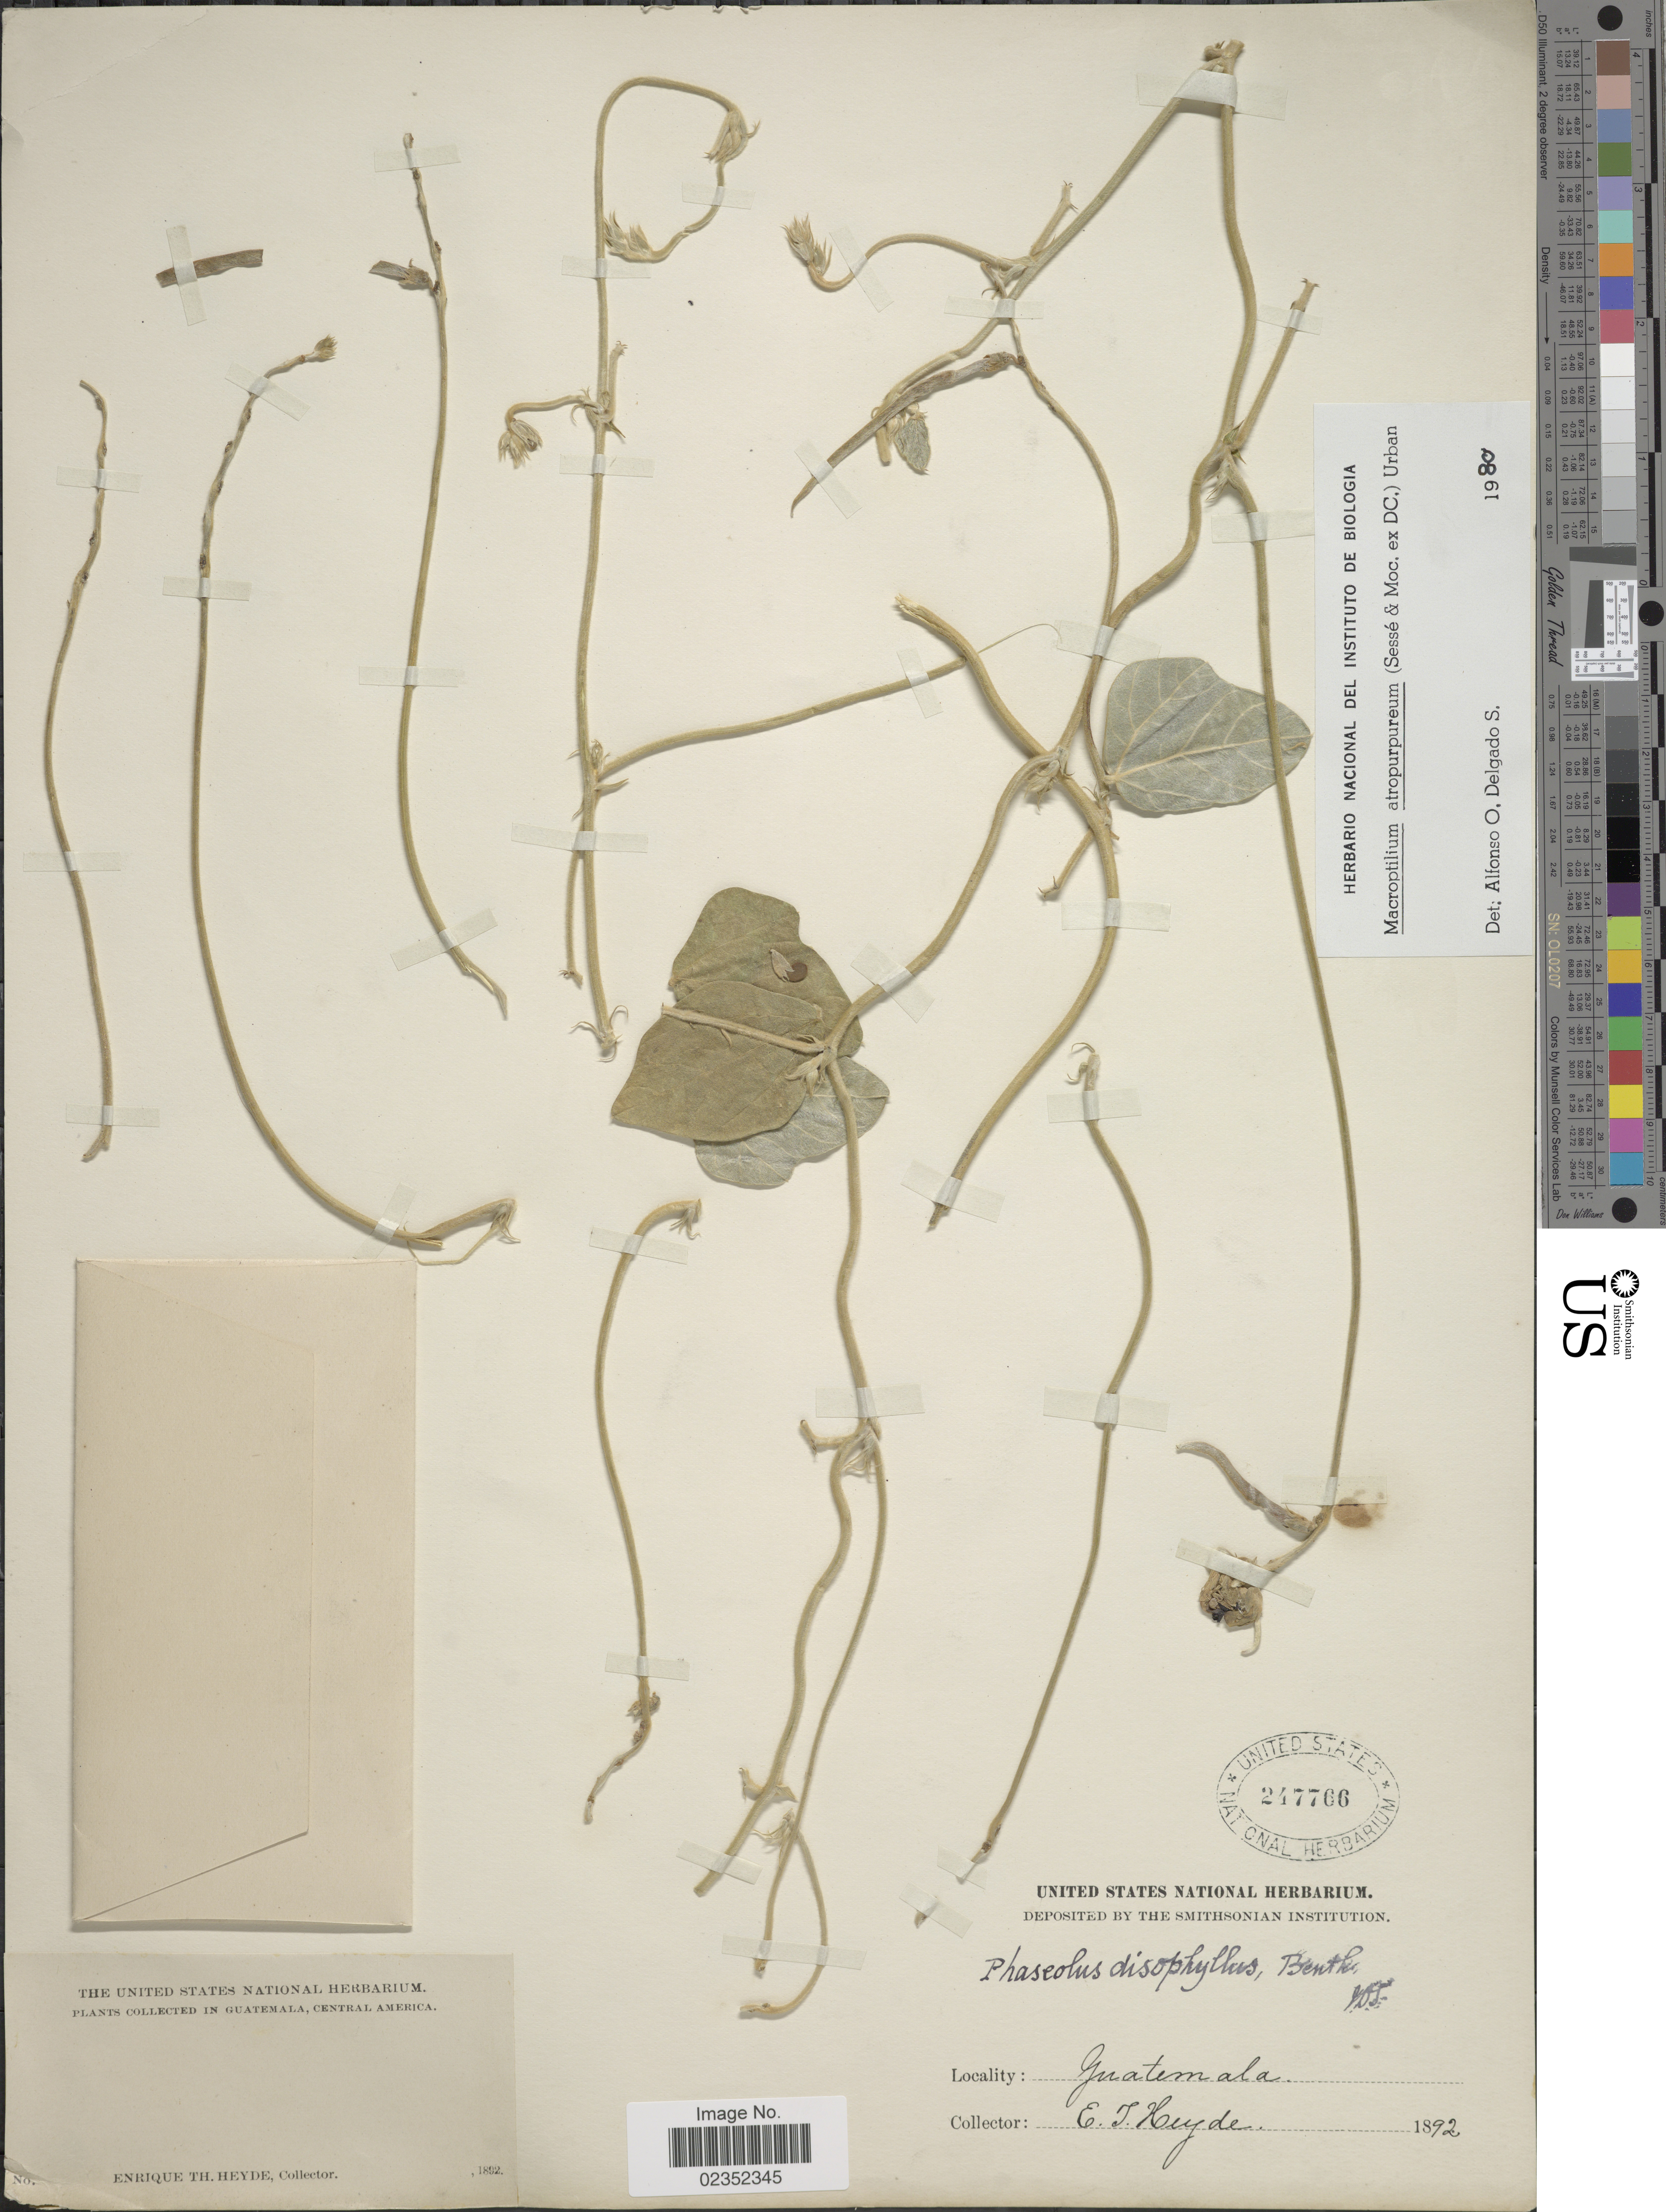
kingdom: Plantae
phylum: Tracheophyta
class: Magnoliopsida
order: Fabales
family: Fabaceae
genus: Macroptilium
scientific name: Macroptilium atropurpureum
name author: (DC.) Urb.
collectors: E. T. Heyde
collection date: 1892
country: Guatemala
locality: Central America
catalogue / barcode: US 247766